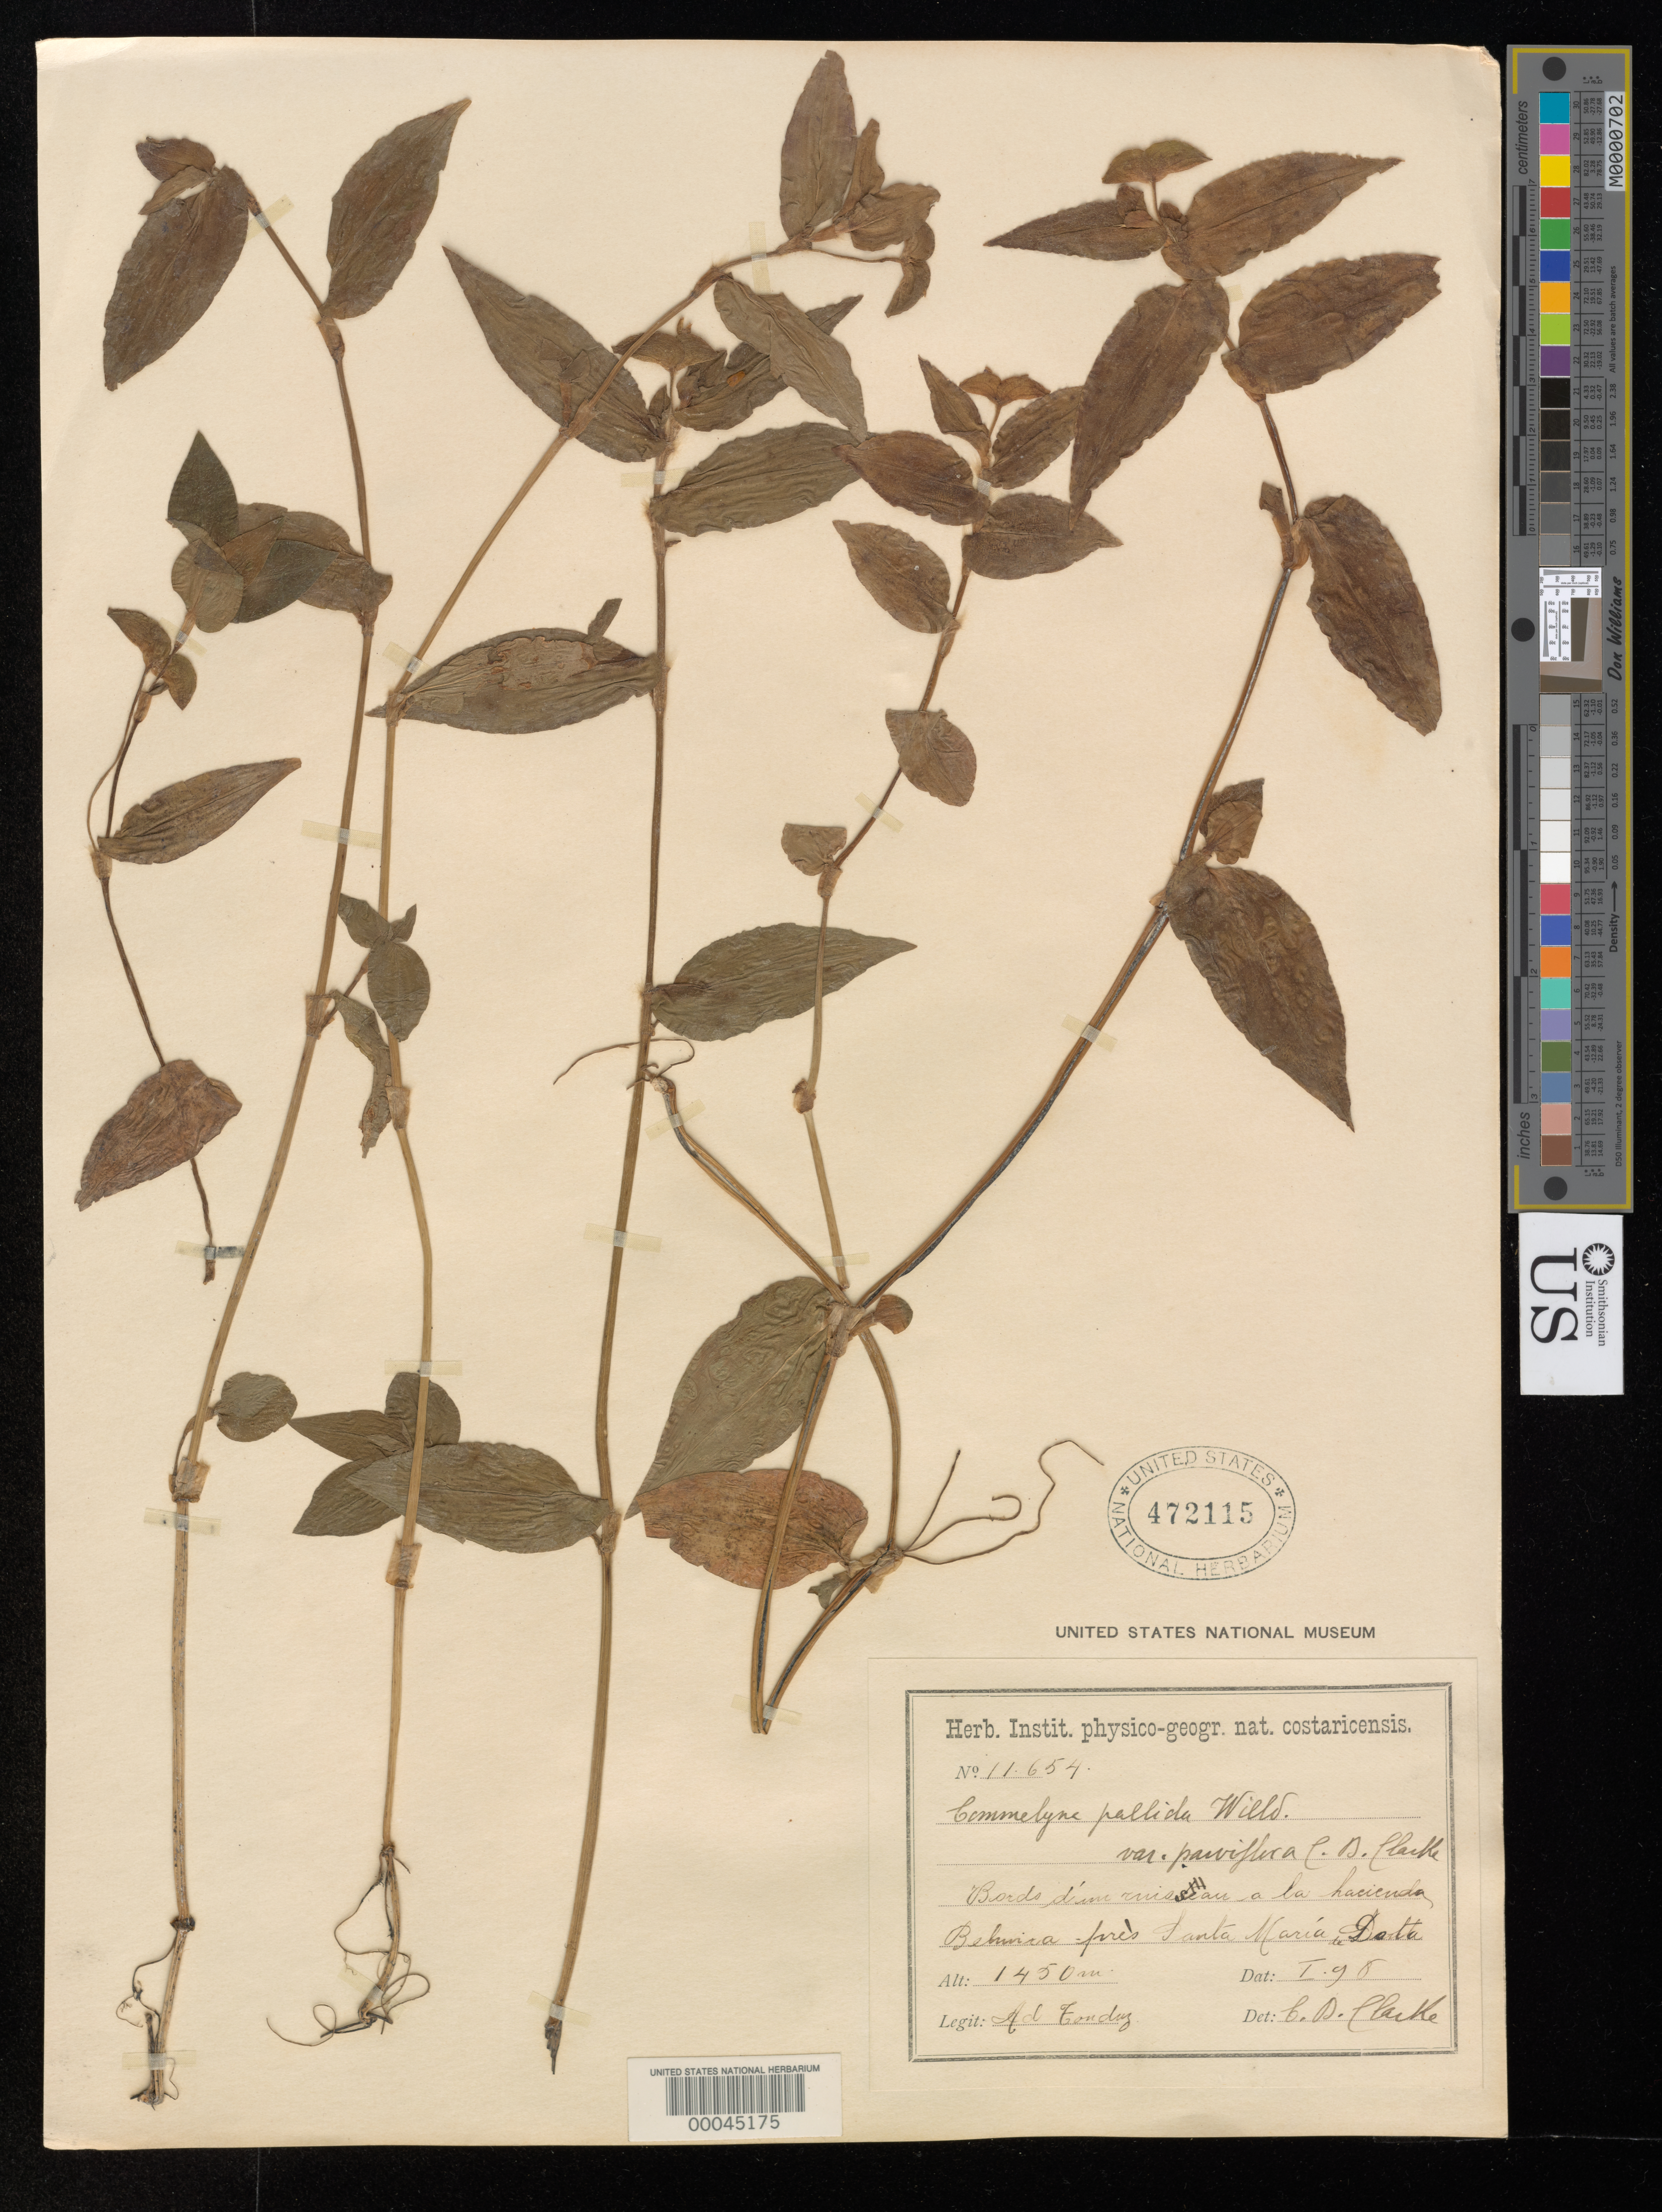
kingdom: Plantae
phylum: Tracheophyta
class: Liliopsida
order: Commelinales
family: Commelinaceae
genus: Tradescantia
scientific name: Tradescantia poelliae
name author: D.R. Hunt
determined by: Strong, Mark T., (BOT), Smithsonian Institution - National Museum of Natural History (UNITED STATES)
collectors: A. Tonduz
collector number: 11654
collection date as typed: Jan 1898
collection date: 1898-01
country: Costa Rica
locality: Near Santa Maria de Dota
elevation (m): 1450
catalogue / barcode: US 472115